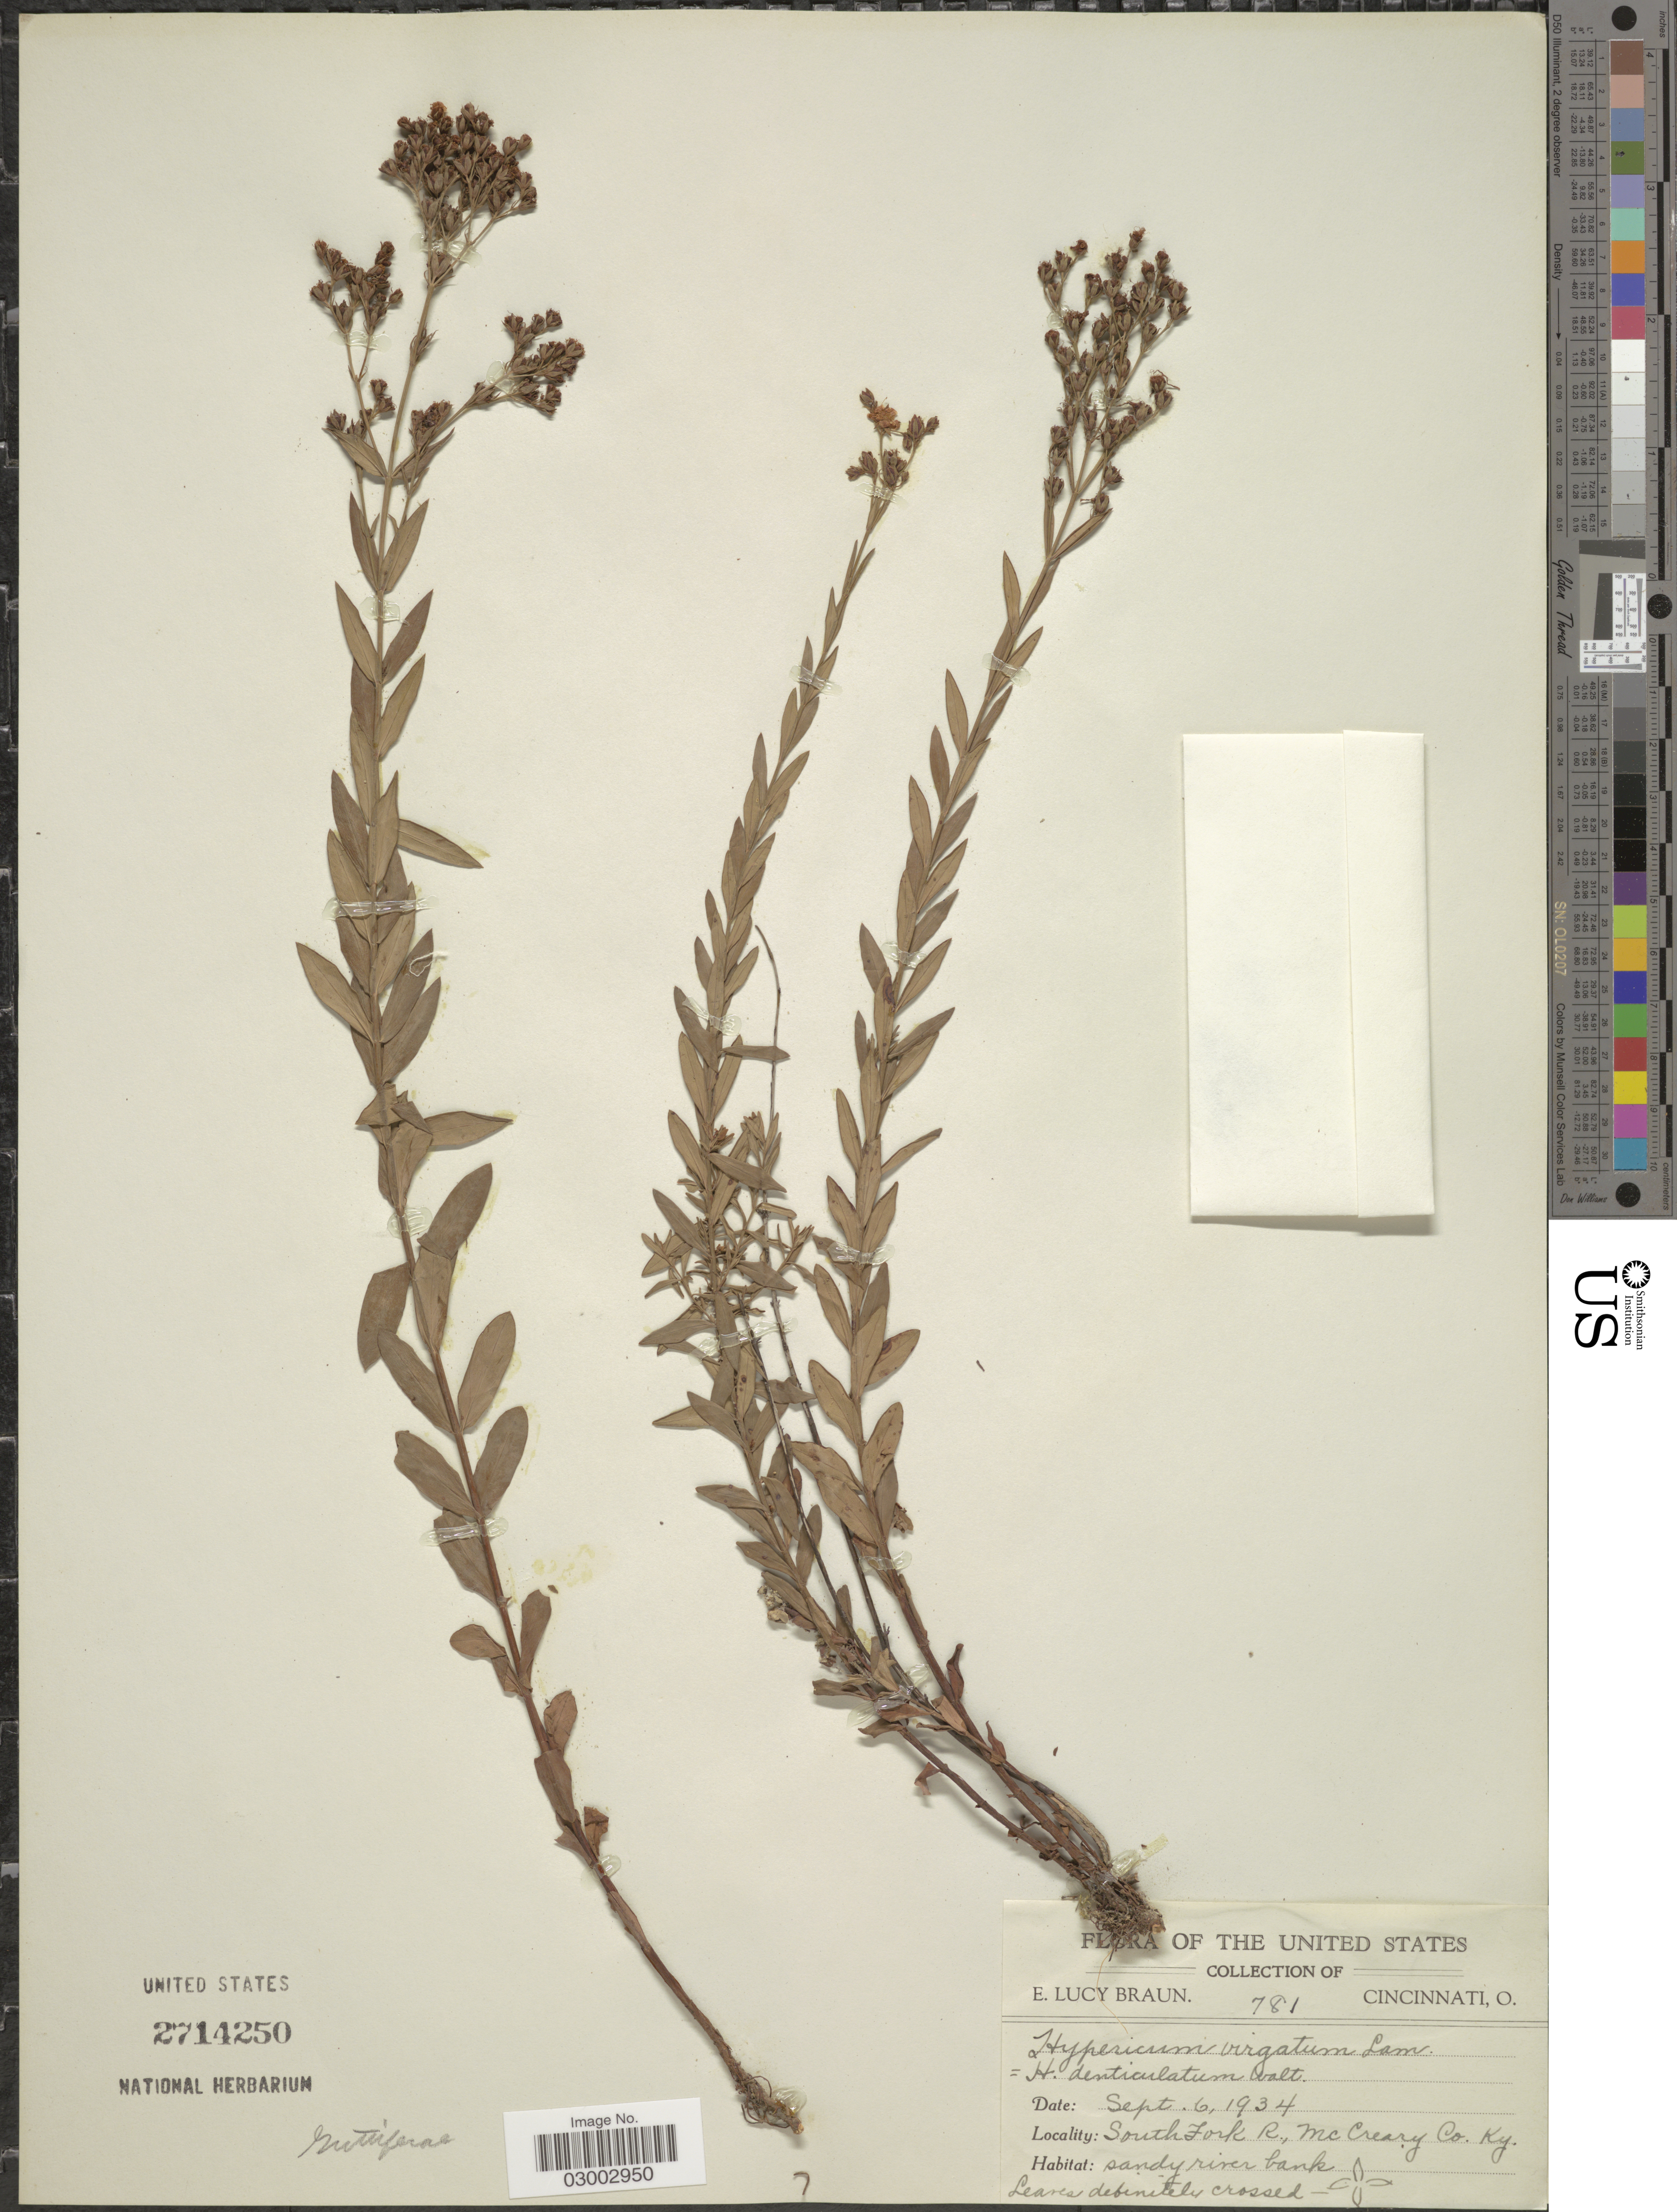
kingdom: Plantae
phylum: Tracheophyta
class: Magnoliopsida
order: Malpighiales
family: Hypericaceae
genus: Hypericum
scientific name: Hypericum virgatum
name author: Lam.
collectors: E. L. Braun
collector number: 781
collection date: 1934-09-06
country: United States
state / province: Kentucky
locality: South Fork R., Mc Creary Co.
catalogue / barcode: US 2714250